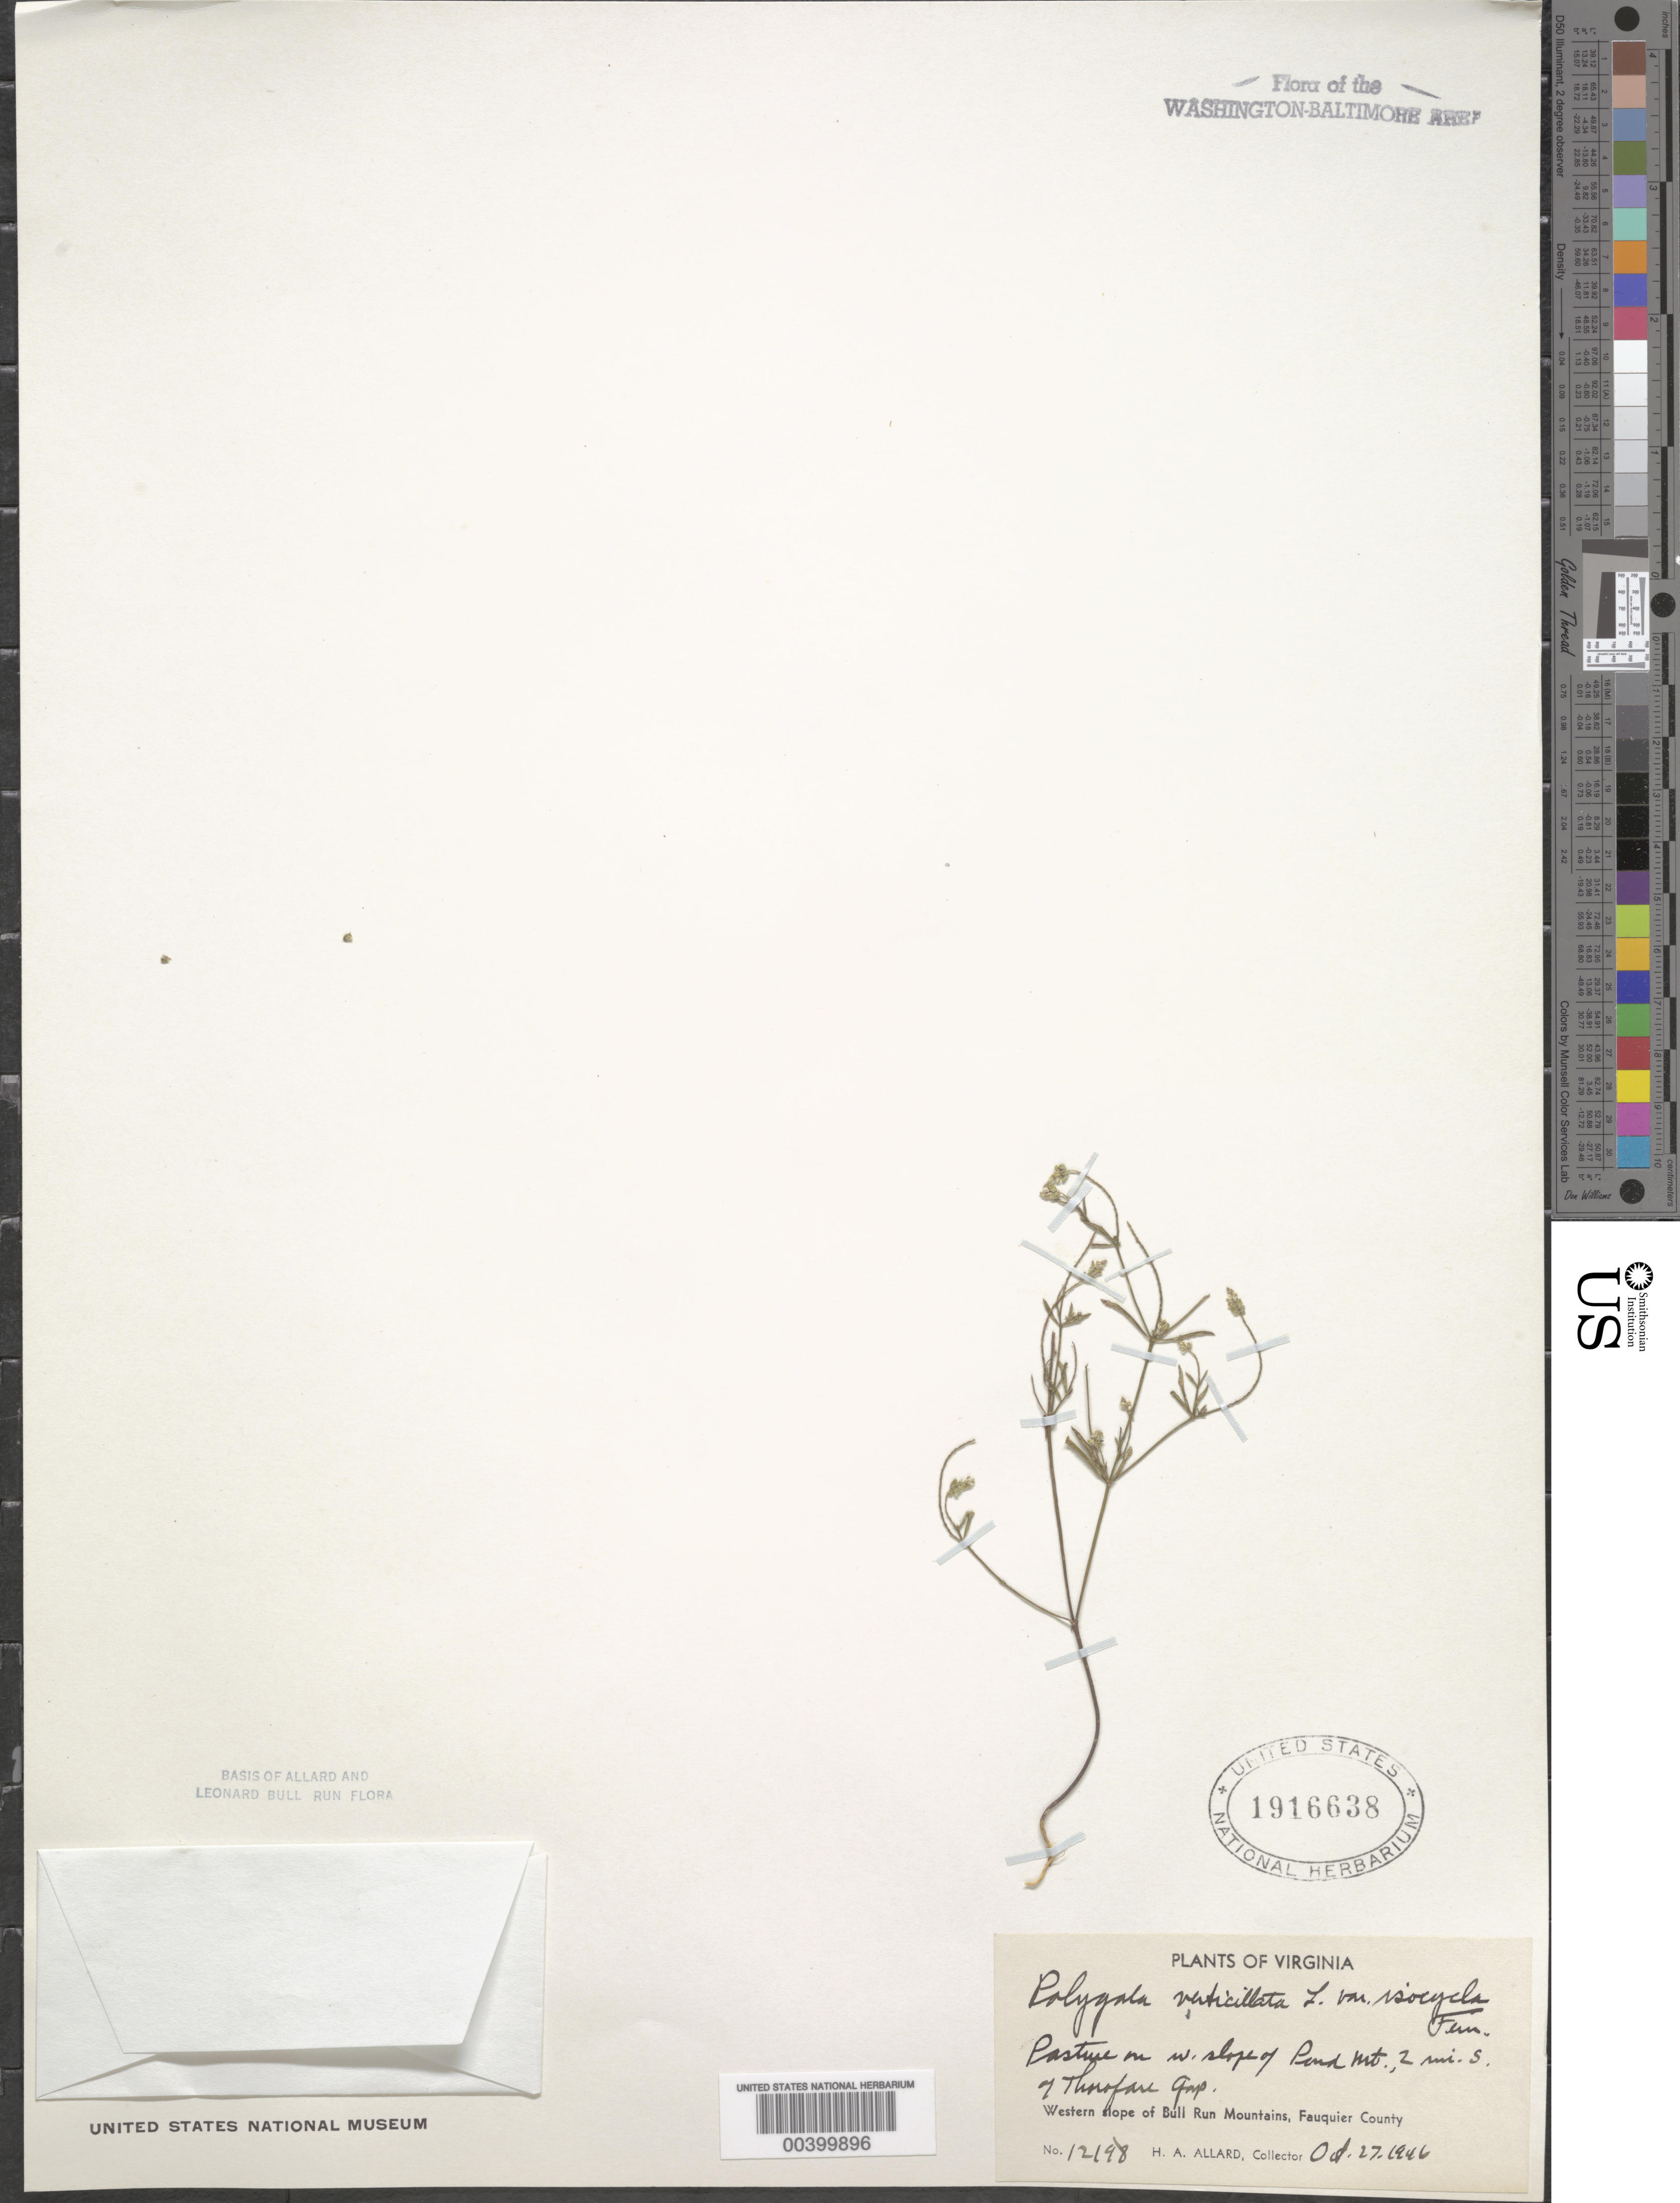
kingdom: Plantae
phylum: Tracheophyta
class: Magnoliopsida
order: Fabales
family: Polygalaceae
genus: Polygala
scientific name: Polygala verticillata var. isocycla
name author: Fernald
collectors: H. A. Allard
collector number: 12198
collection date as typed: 27 Oct 1946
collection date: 1946-10-27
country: United States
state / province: Virginia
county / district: Fauquier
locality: South of Thorofare Gap, Pond Mountains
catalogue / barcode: US 1916638